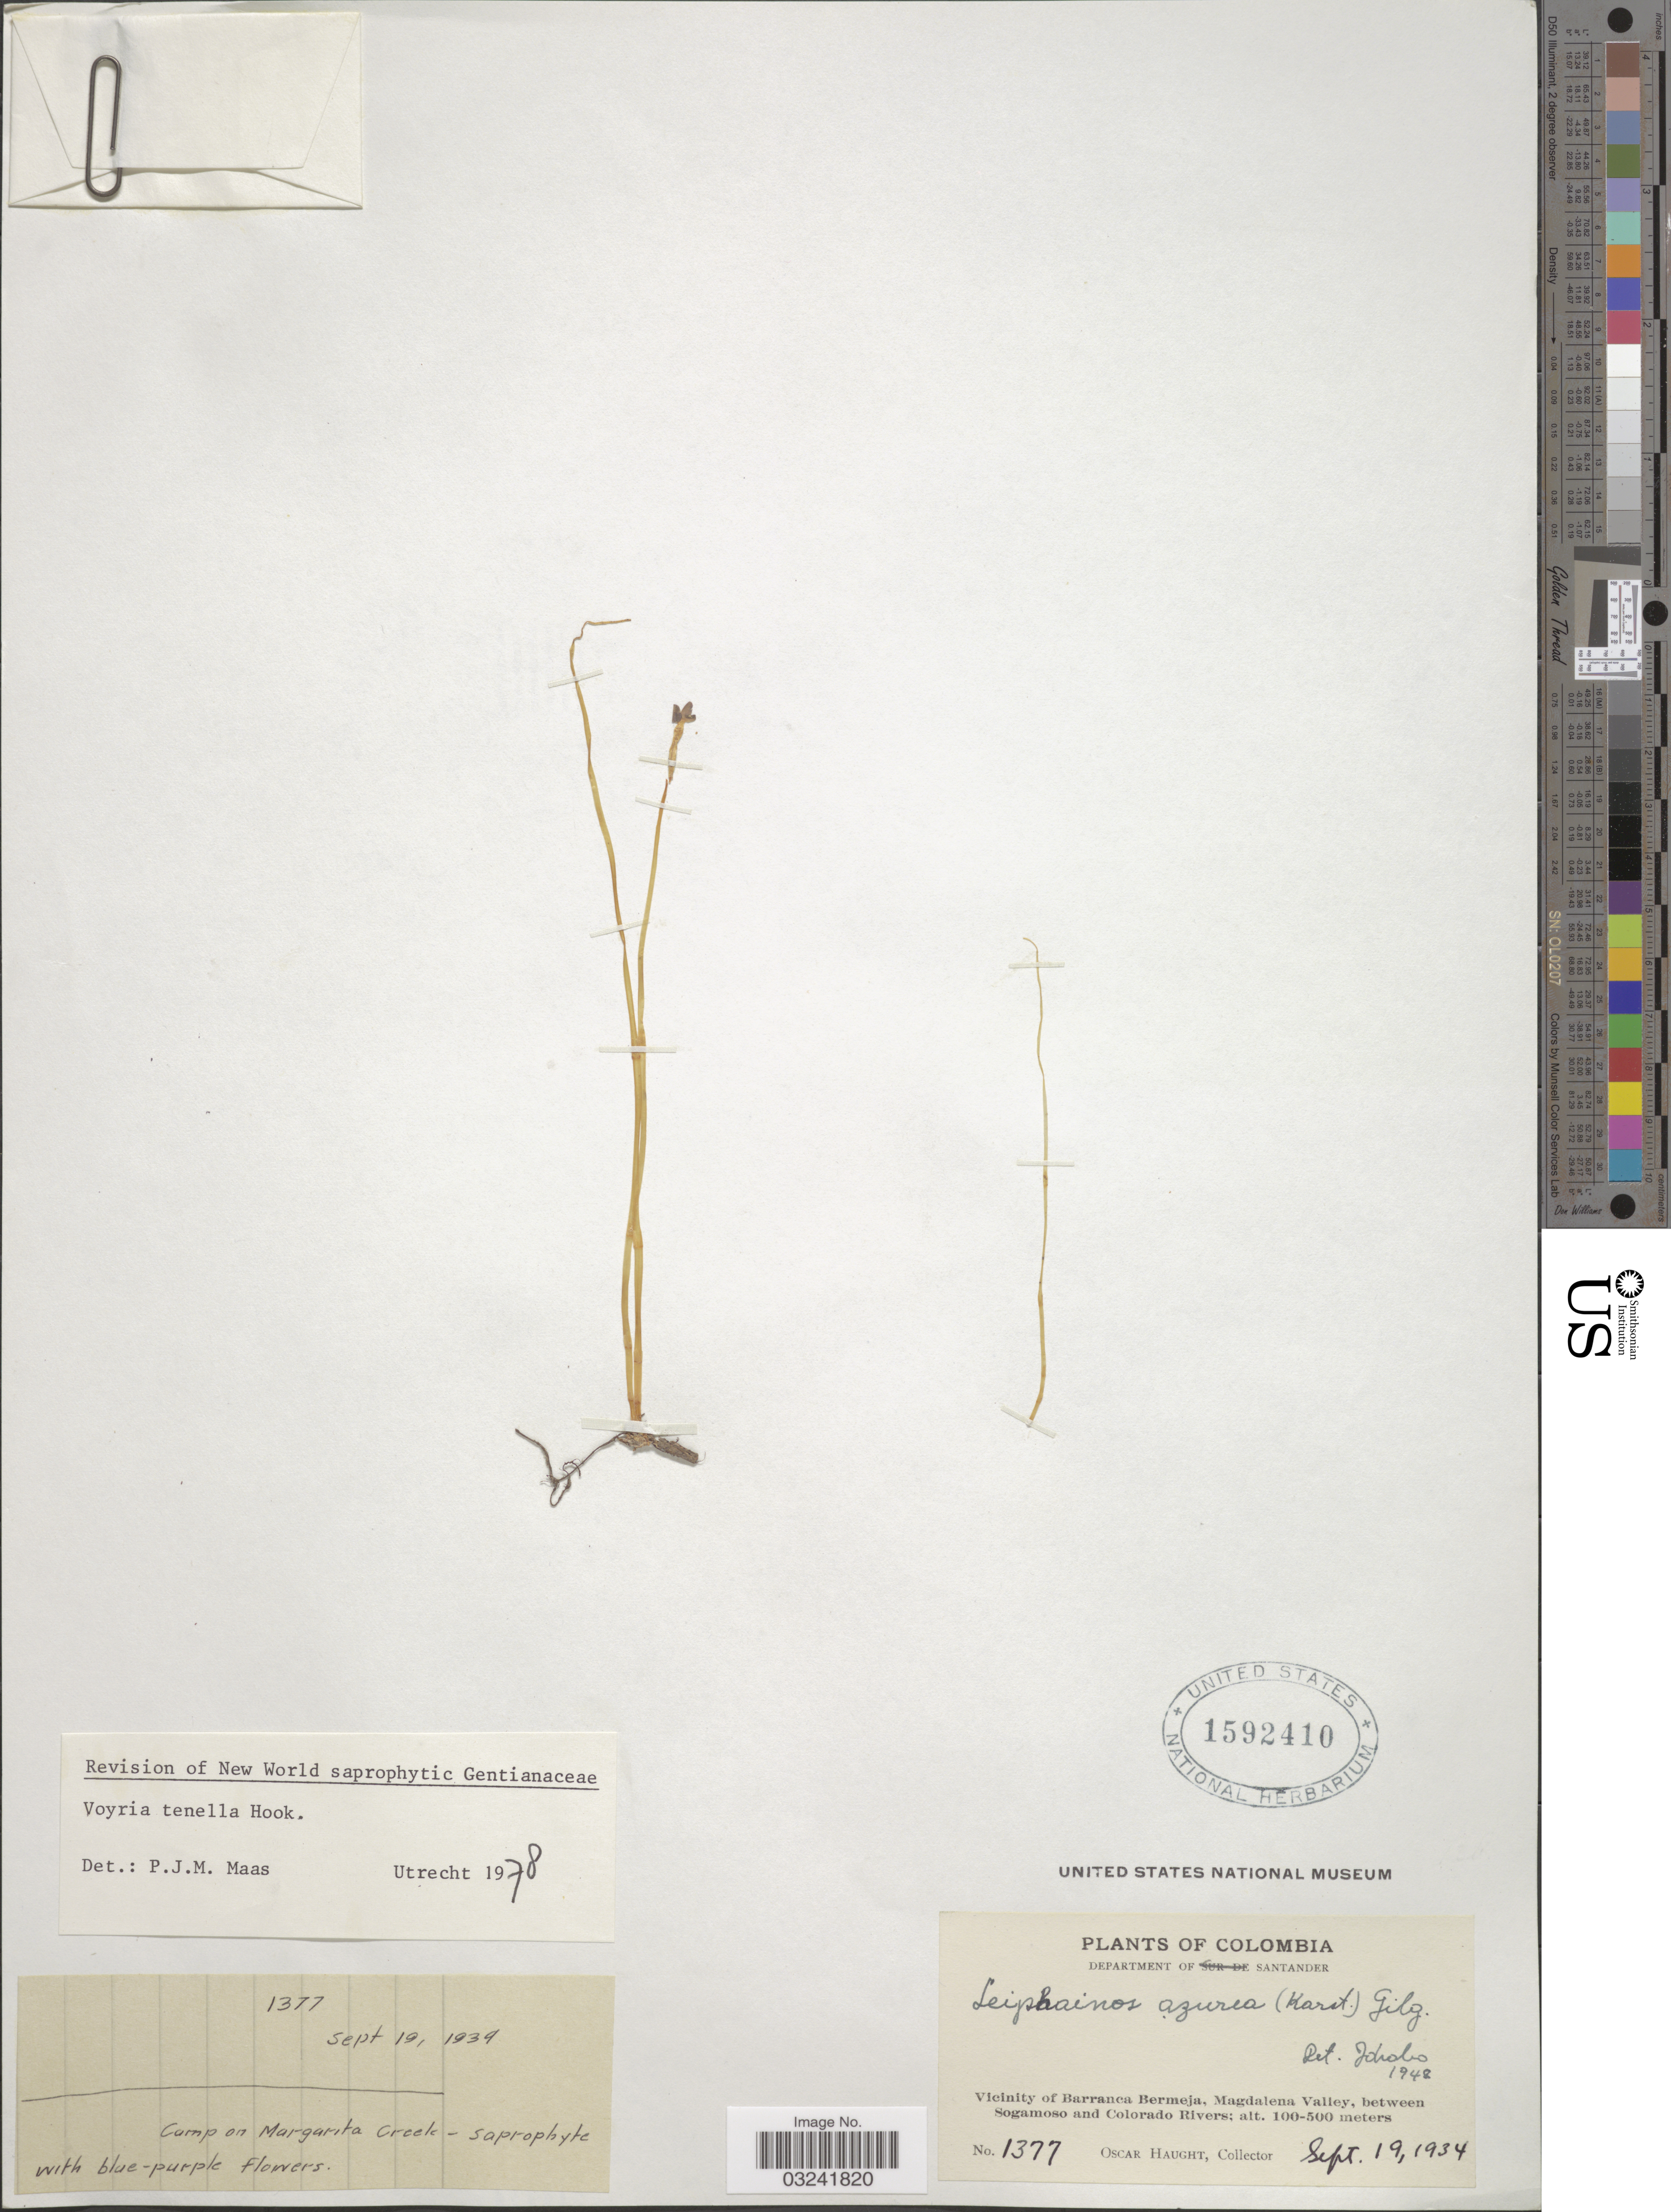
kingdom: Plantae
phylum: Tracheophyta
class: Magnoliopsida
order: Gentianales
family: Gentianaceae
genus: Voyria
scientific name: Voyria tenella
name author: Guilding ex Hook.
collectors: O. Haught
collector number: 1377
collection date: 1934-09-19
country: Colombia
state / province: Santander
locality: Department of Santander, Vicinity of Barranca Bermeja, Magdalena Valley, between Sogamoso and Colorado Rivers. Camp on Margarita Creek.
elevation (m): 100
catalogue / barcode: US 1592410